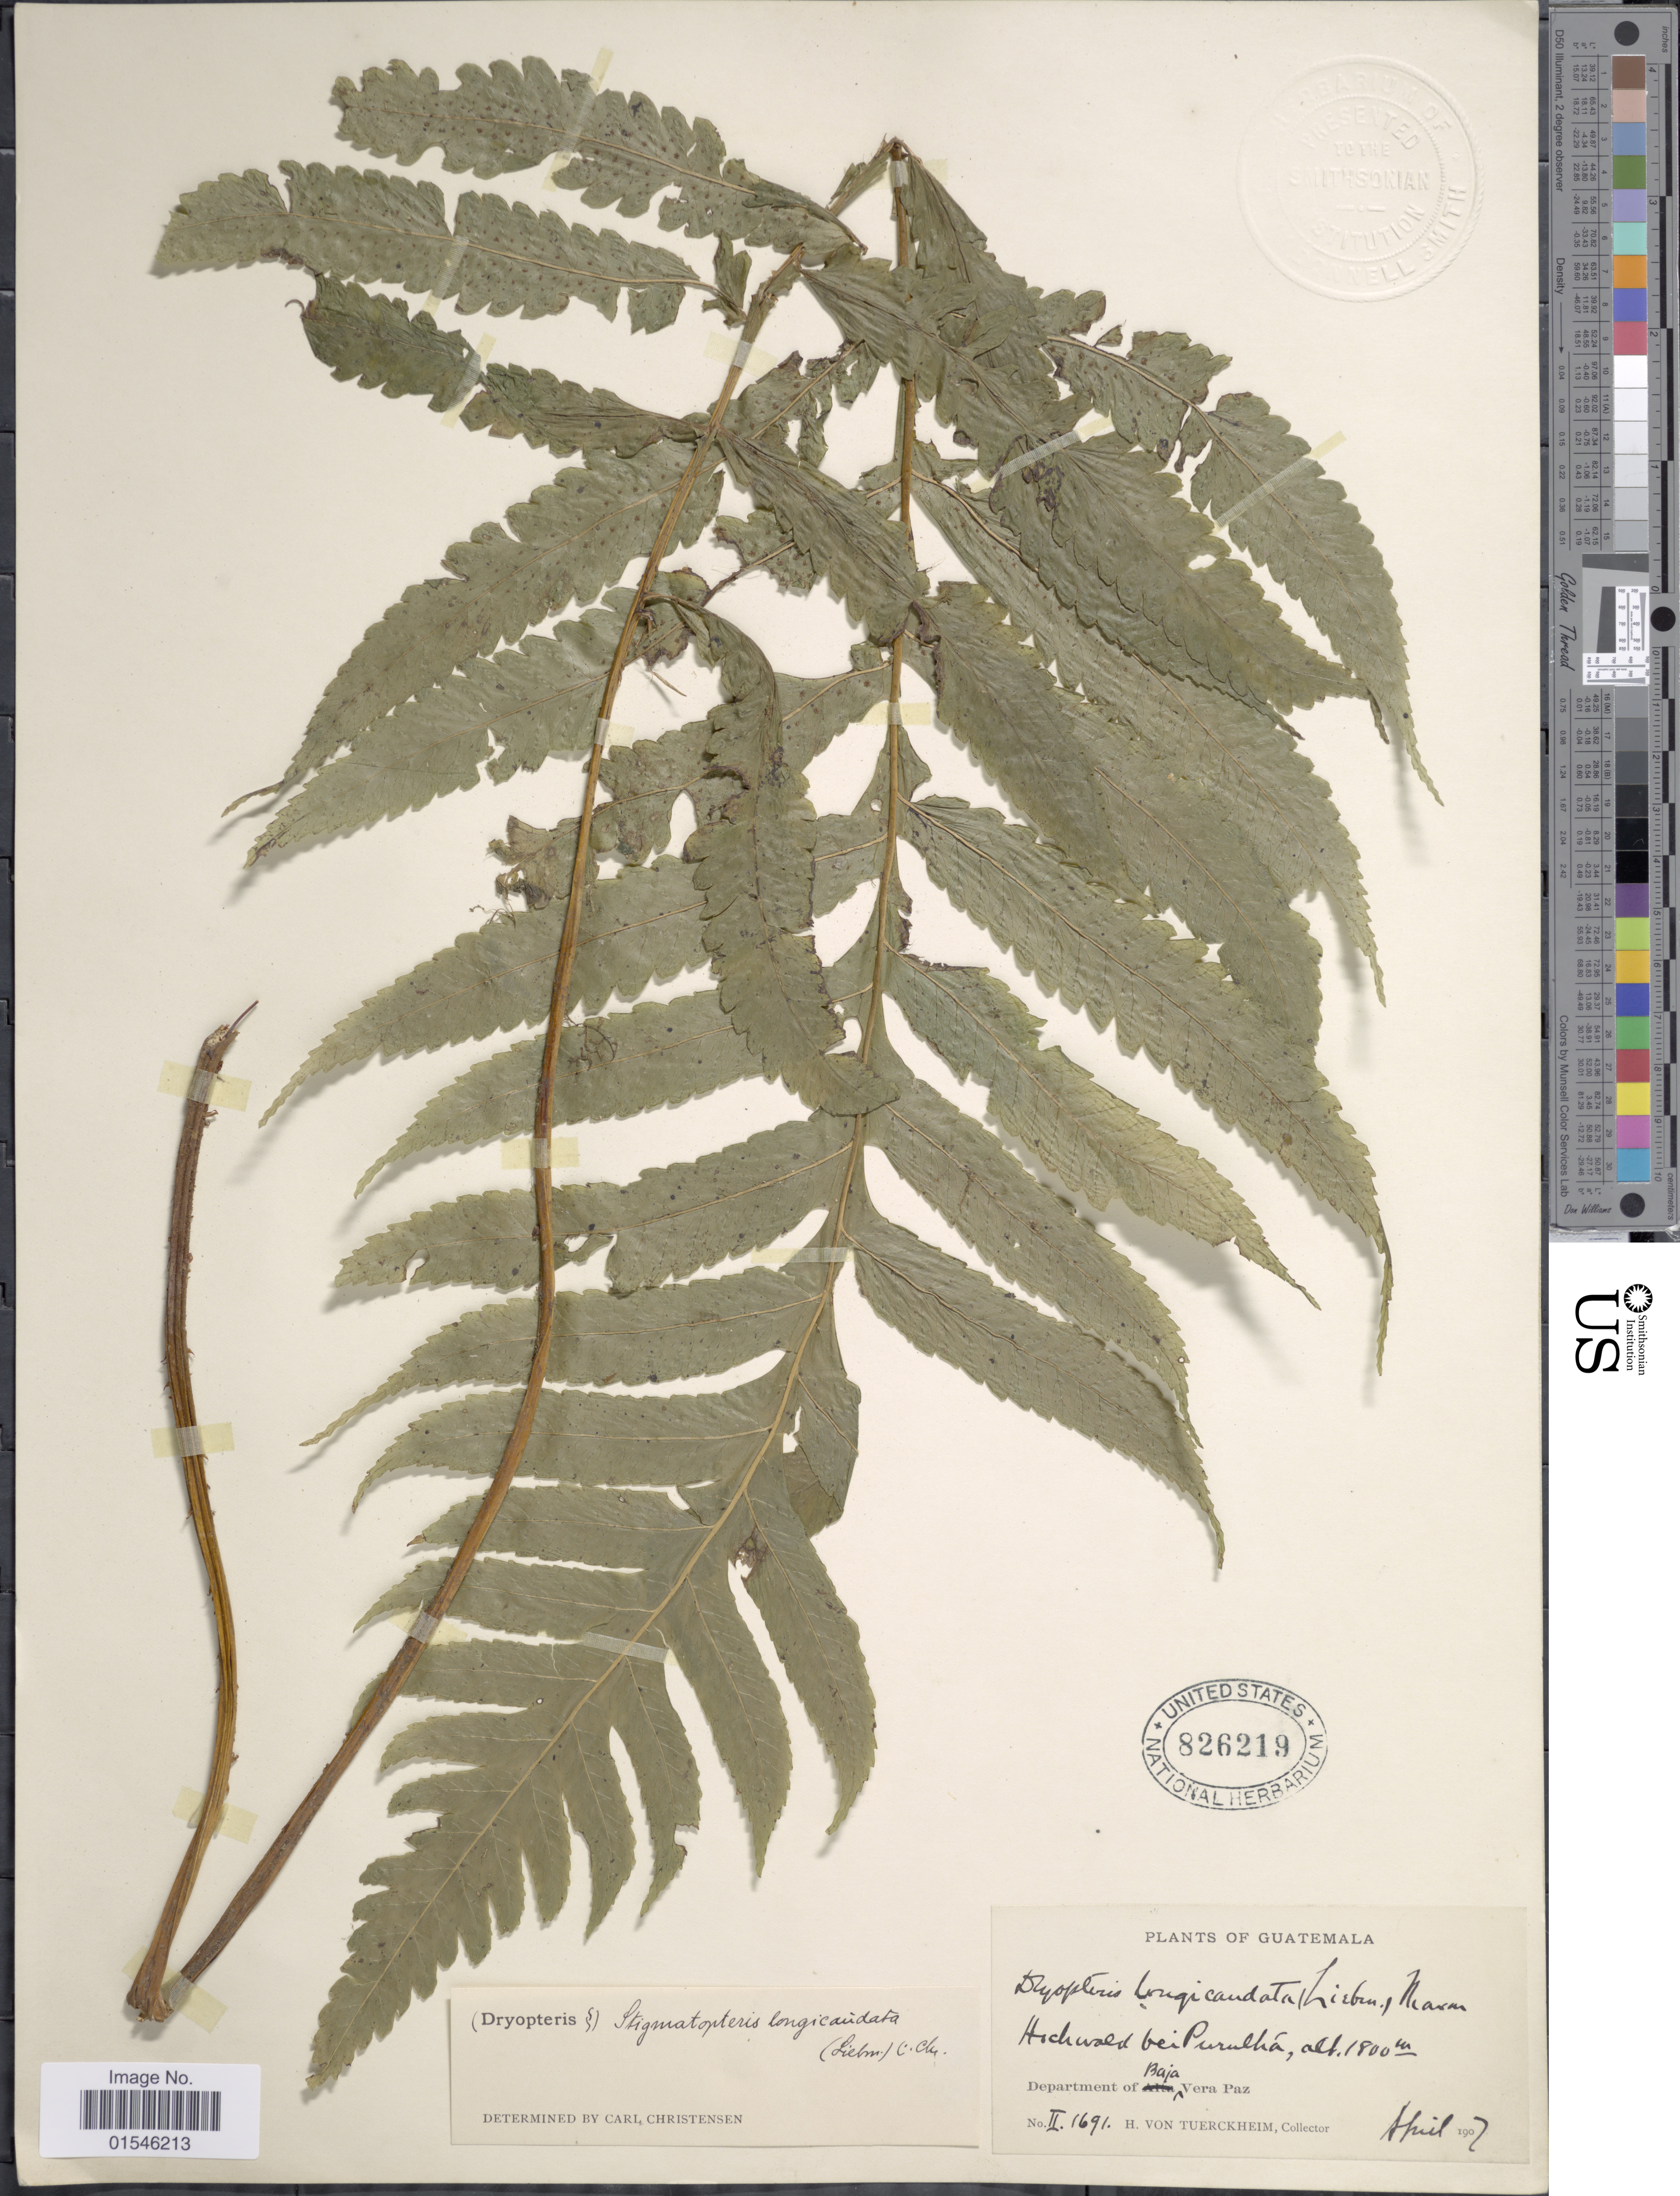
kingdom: Plantae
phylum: Tracheophyta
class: Polypodiopsida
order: Polypodiales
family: Dryopteridaceae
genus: Stigmatopteris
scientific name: Stigmatopteris longicaudata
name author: (Leibm.) C. Chr.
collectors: H. von Türckheim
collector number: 1691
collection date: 1907-04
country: Guatemala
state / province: Baja Verapaz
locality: Hochwal bei Purulha, Department of Baja Vera Paz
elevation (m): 1800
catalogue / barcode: US 826219